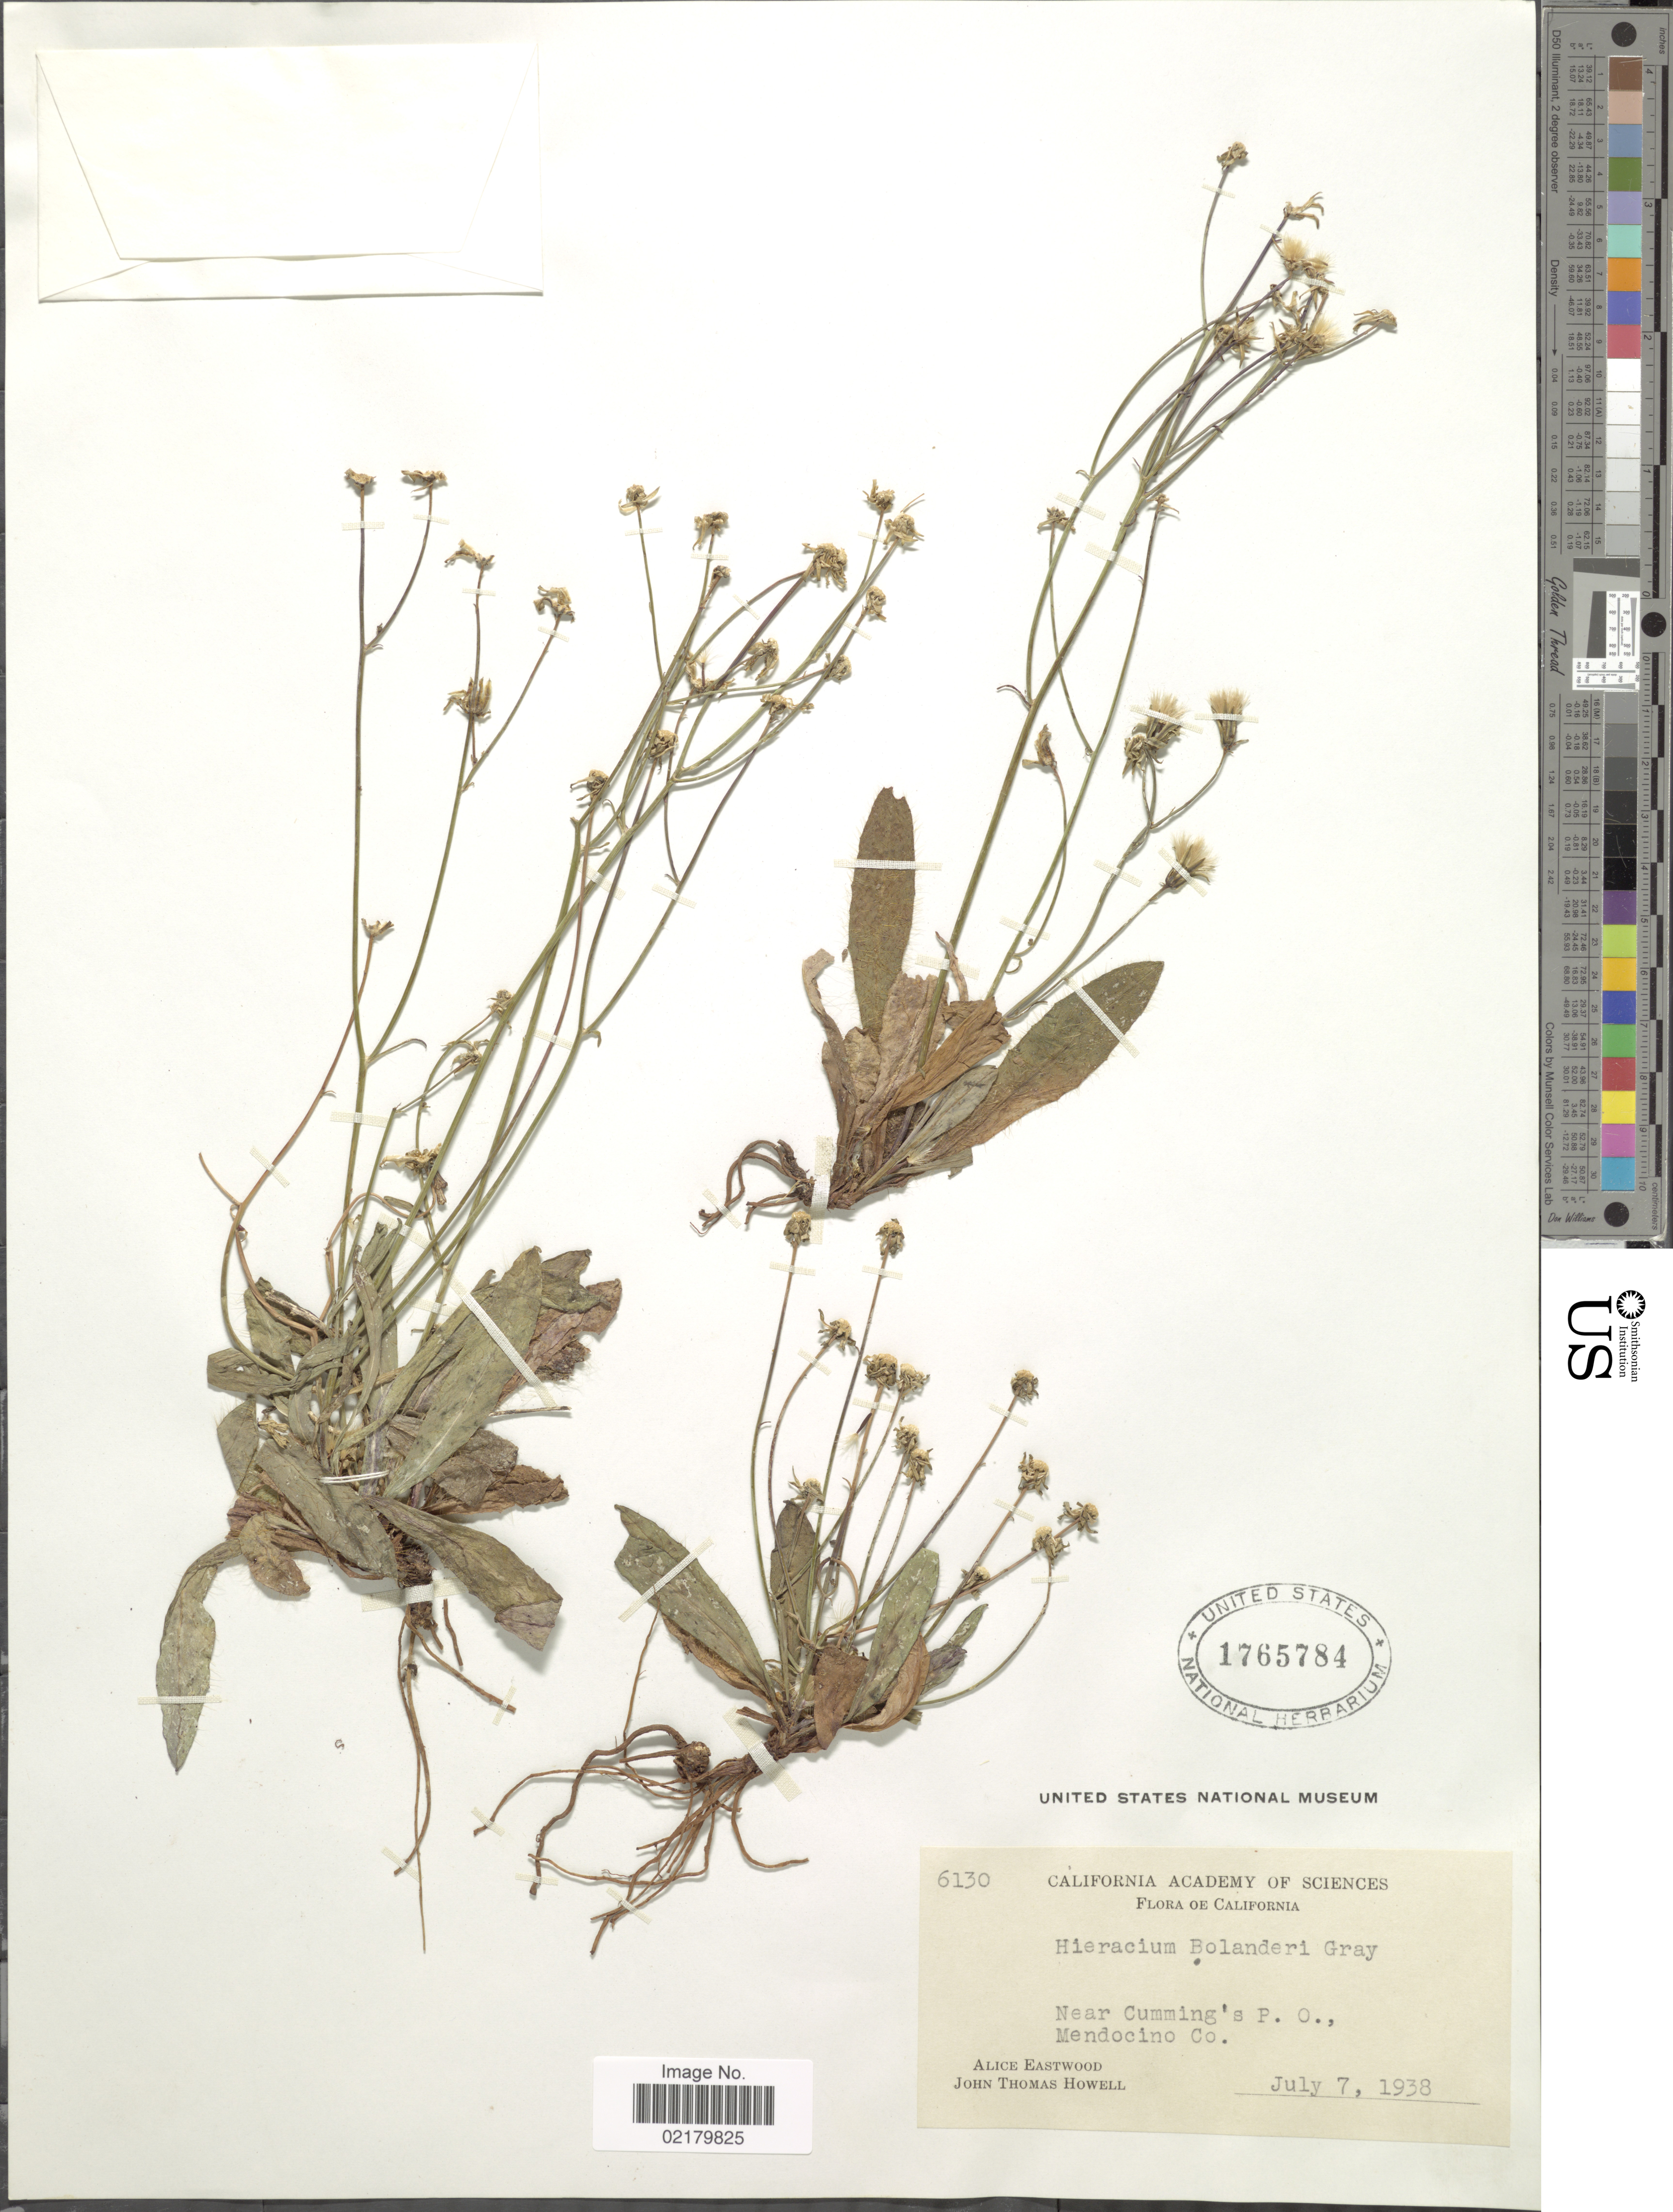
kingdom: Plantae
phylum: Tracheophyta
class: Magnoliopsida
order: Asterales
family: Asteraceae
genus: Hieracium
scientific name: Hieracium bolanderi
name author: A. Gray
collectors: A. Eastwood & J. T. Howell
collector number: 6130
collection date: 1938-07-07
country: United States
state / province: California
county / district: Mendocino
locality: Near Cumming's P.O., Mendocino Co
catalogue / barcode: US 1765784